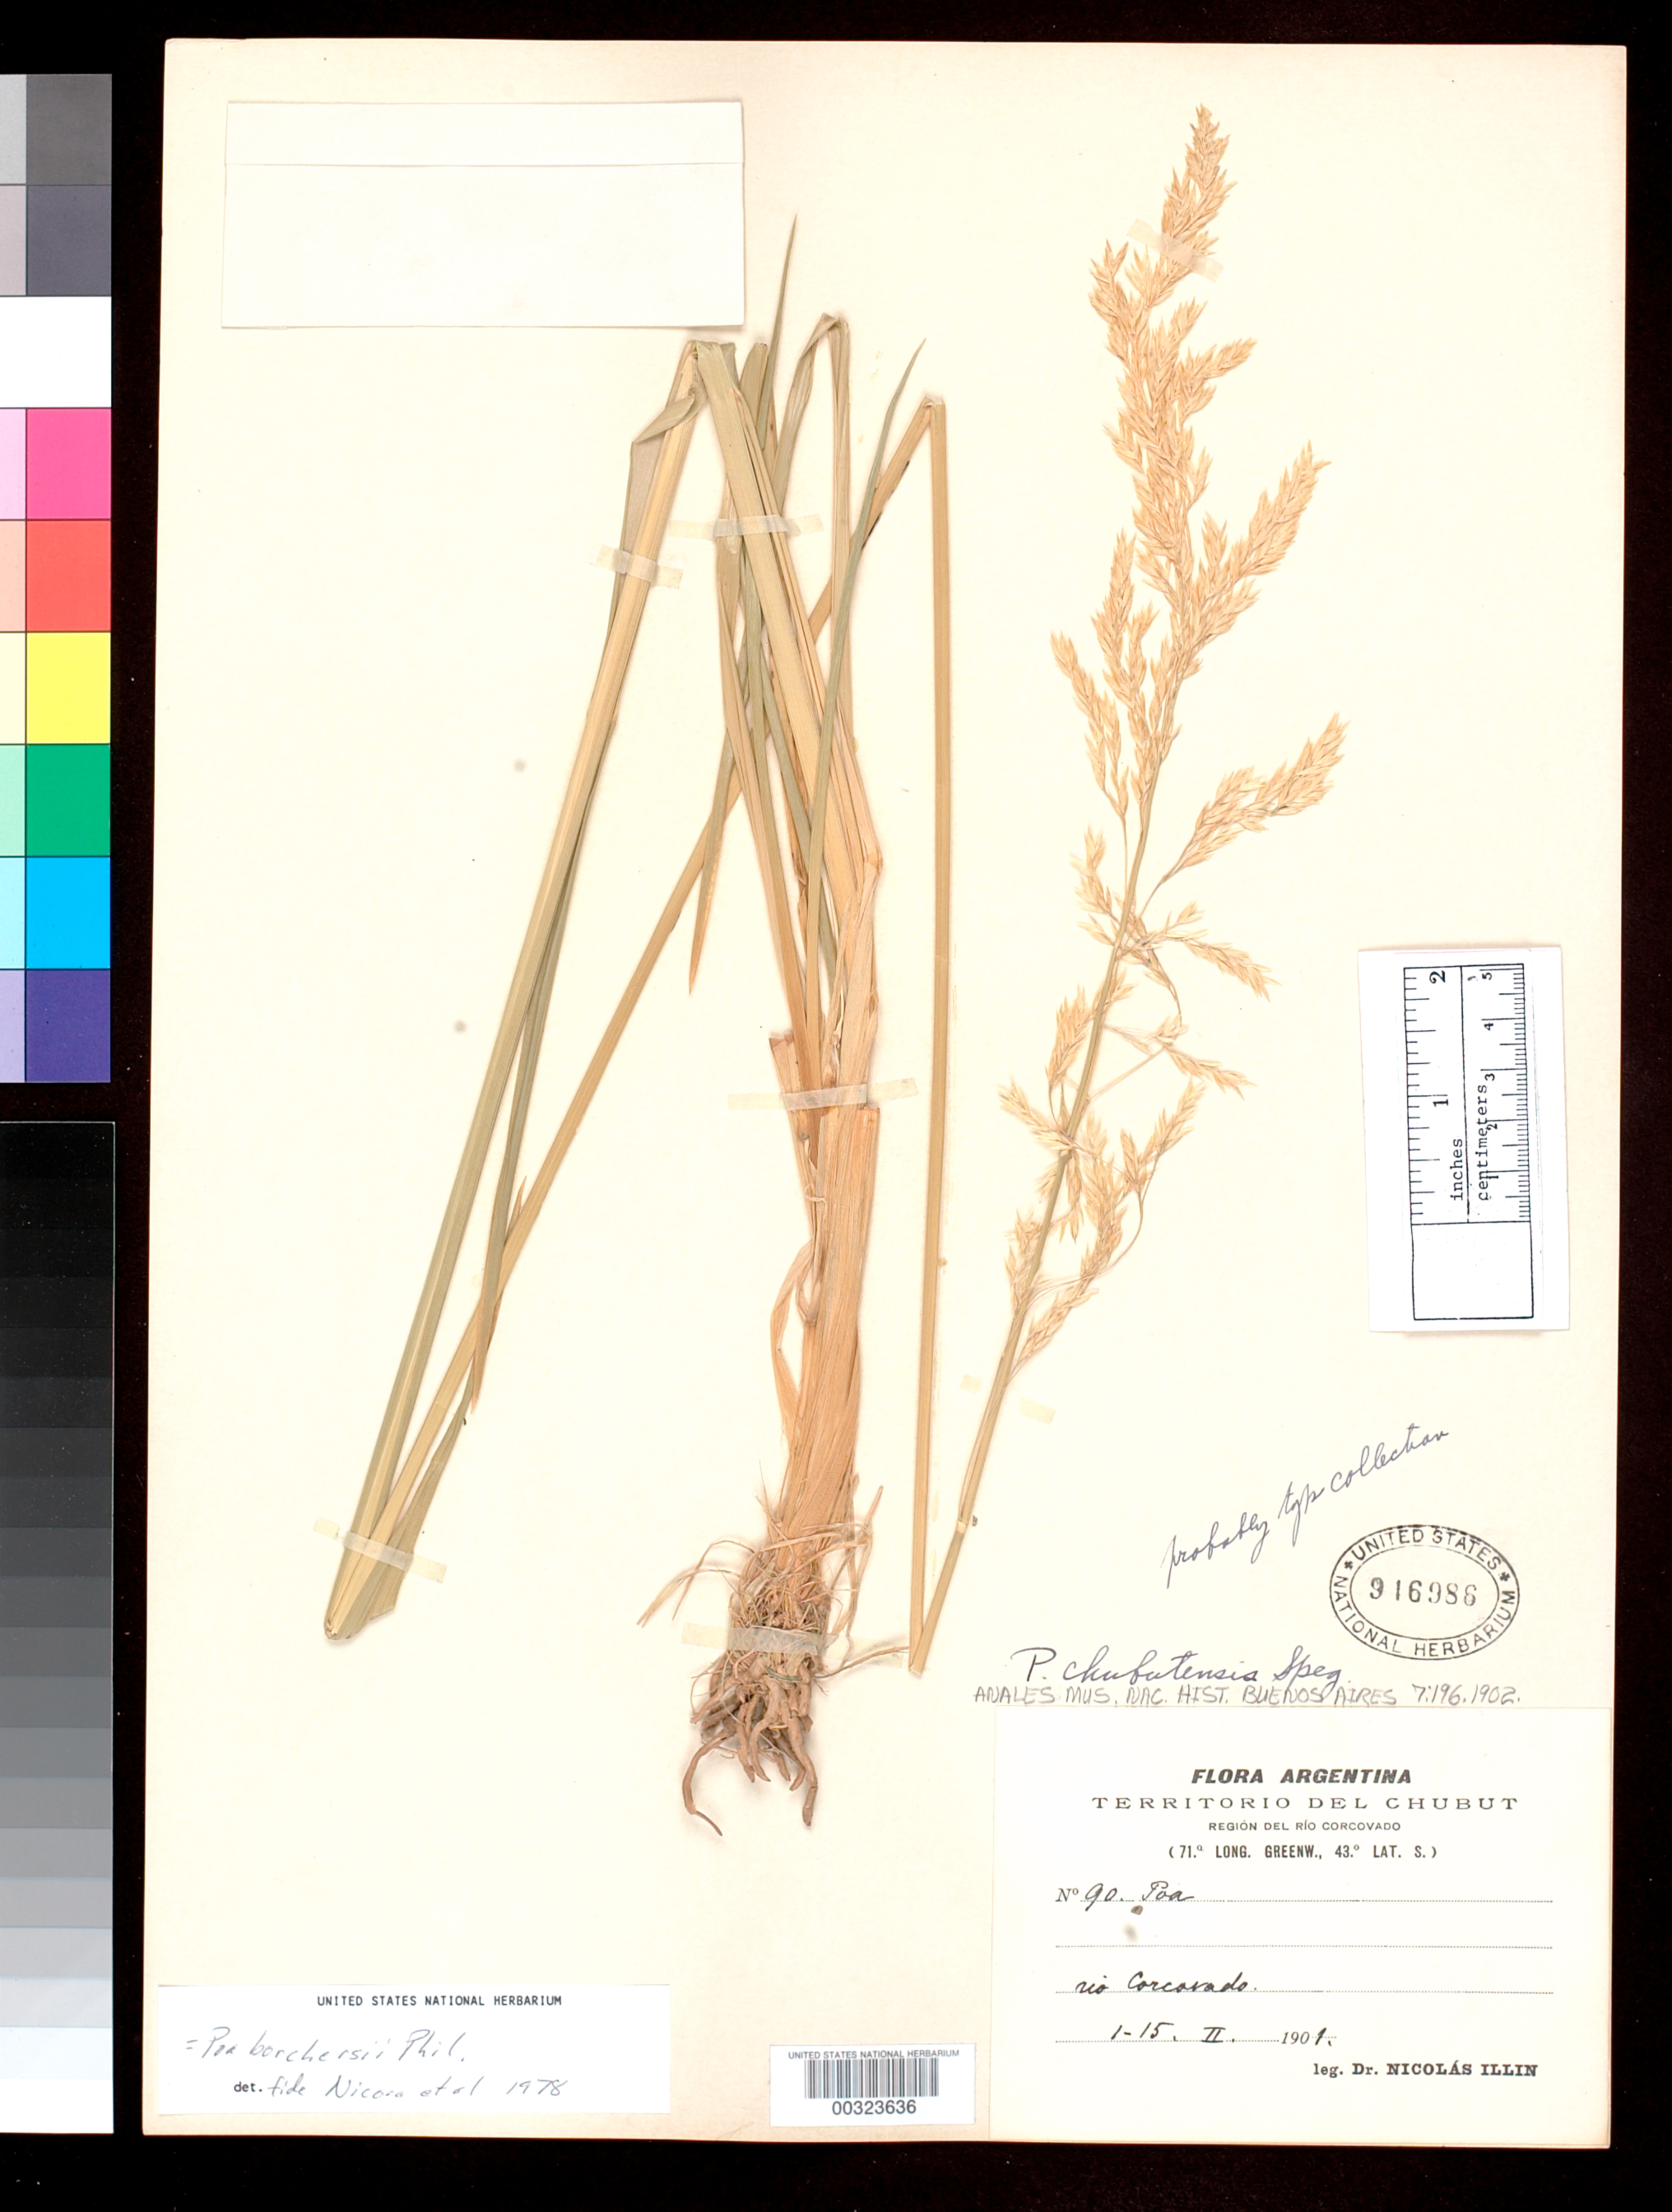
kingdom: Plantae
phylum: Tracheophyta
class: Liliopsida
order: Poales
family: Poaceae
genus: Poa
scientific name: Poa chubutensis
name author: Speg.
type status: Isotype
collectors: N. Illin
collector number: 90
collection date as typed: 01 Feb 1901 to 15 Feb 1901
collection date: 1901-02-01/1901-02-15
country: Argentina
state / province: Chubut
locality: Rio Corcovado.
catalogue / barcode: US 916986